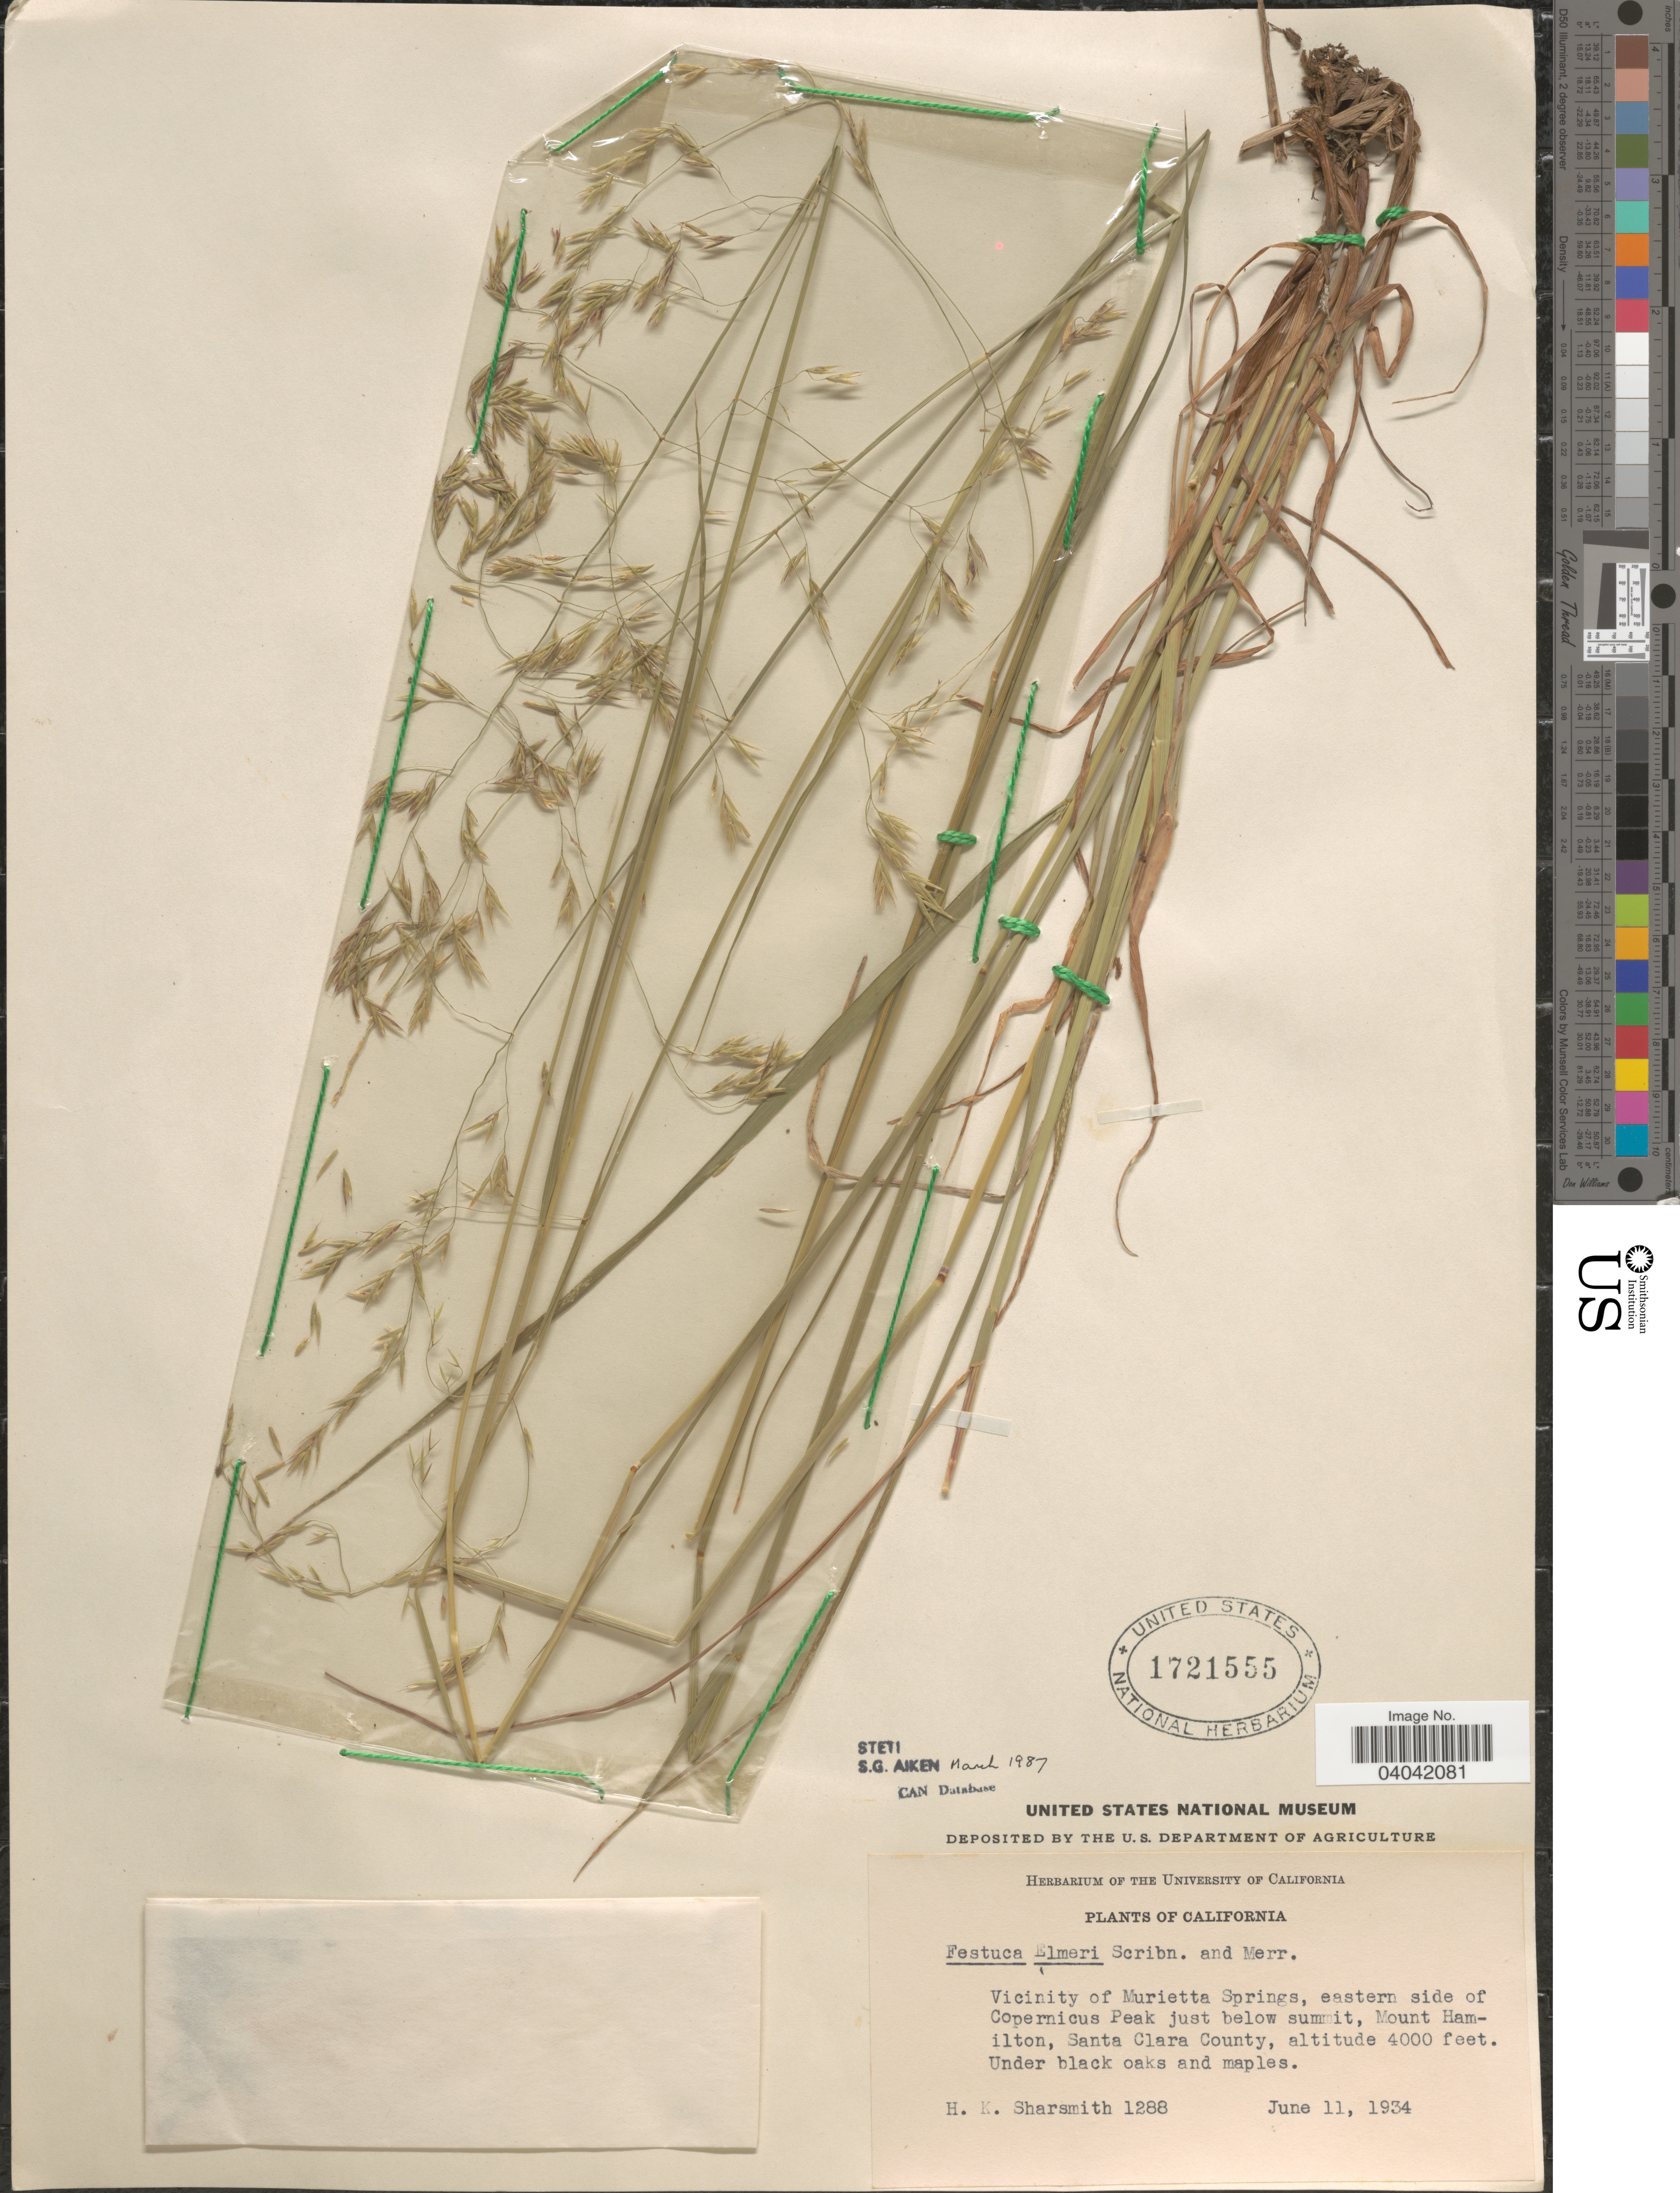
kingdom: Plantae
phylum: Tracheophyta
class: Liliopsida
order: Poales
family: Poaceae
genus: Festuca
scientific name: Festuca elmeri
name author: Scribn. & Merr.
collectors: H. Sharsmith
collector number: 1288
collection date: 1934-06-11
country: United States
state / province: California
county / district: Santa Clara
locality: Vicinity of Murietta Springs, eastern side of Copernicus Peak just below summit, Mount Hamilton, Santa Clara County.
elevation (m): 1219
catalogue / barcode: US 1721555